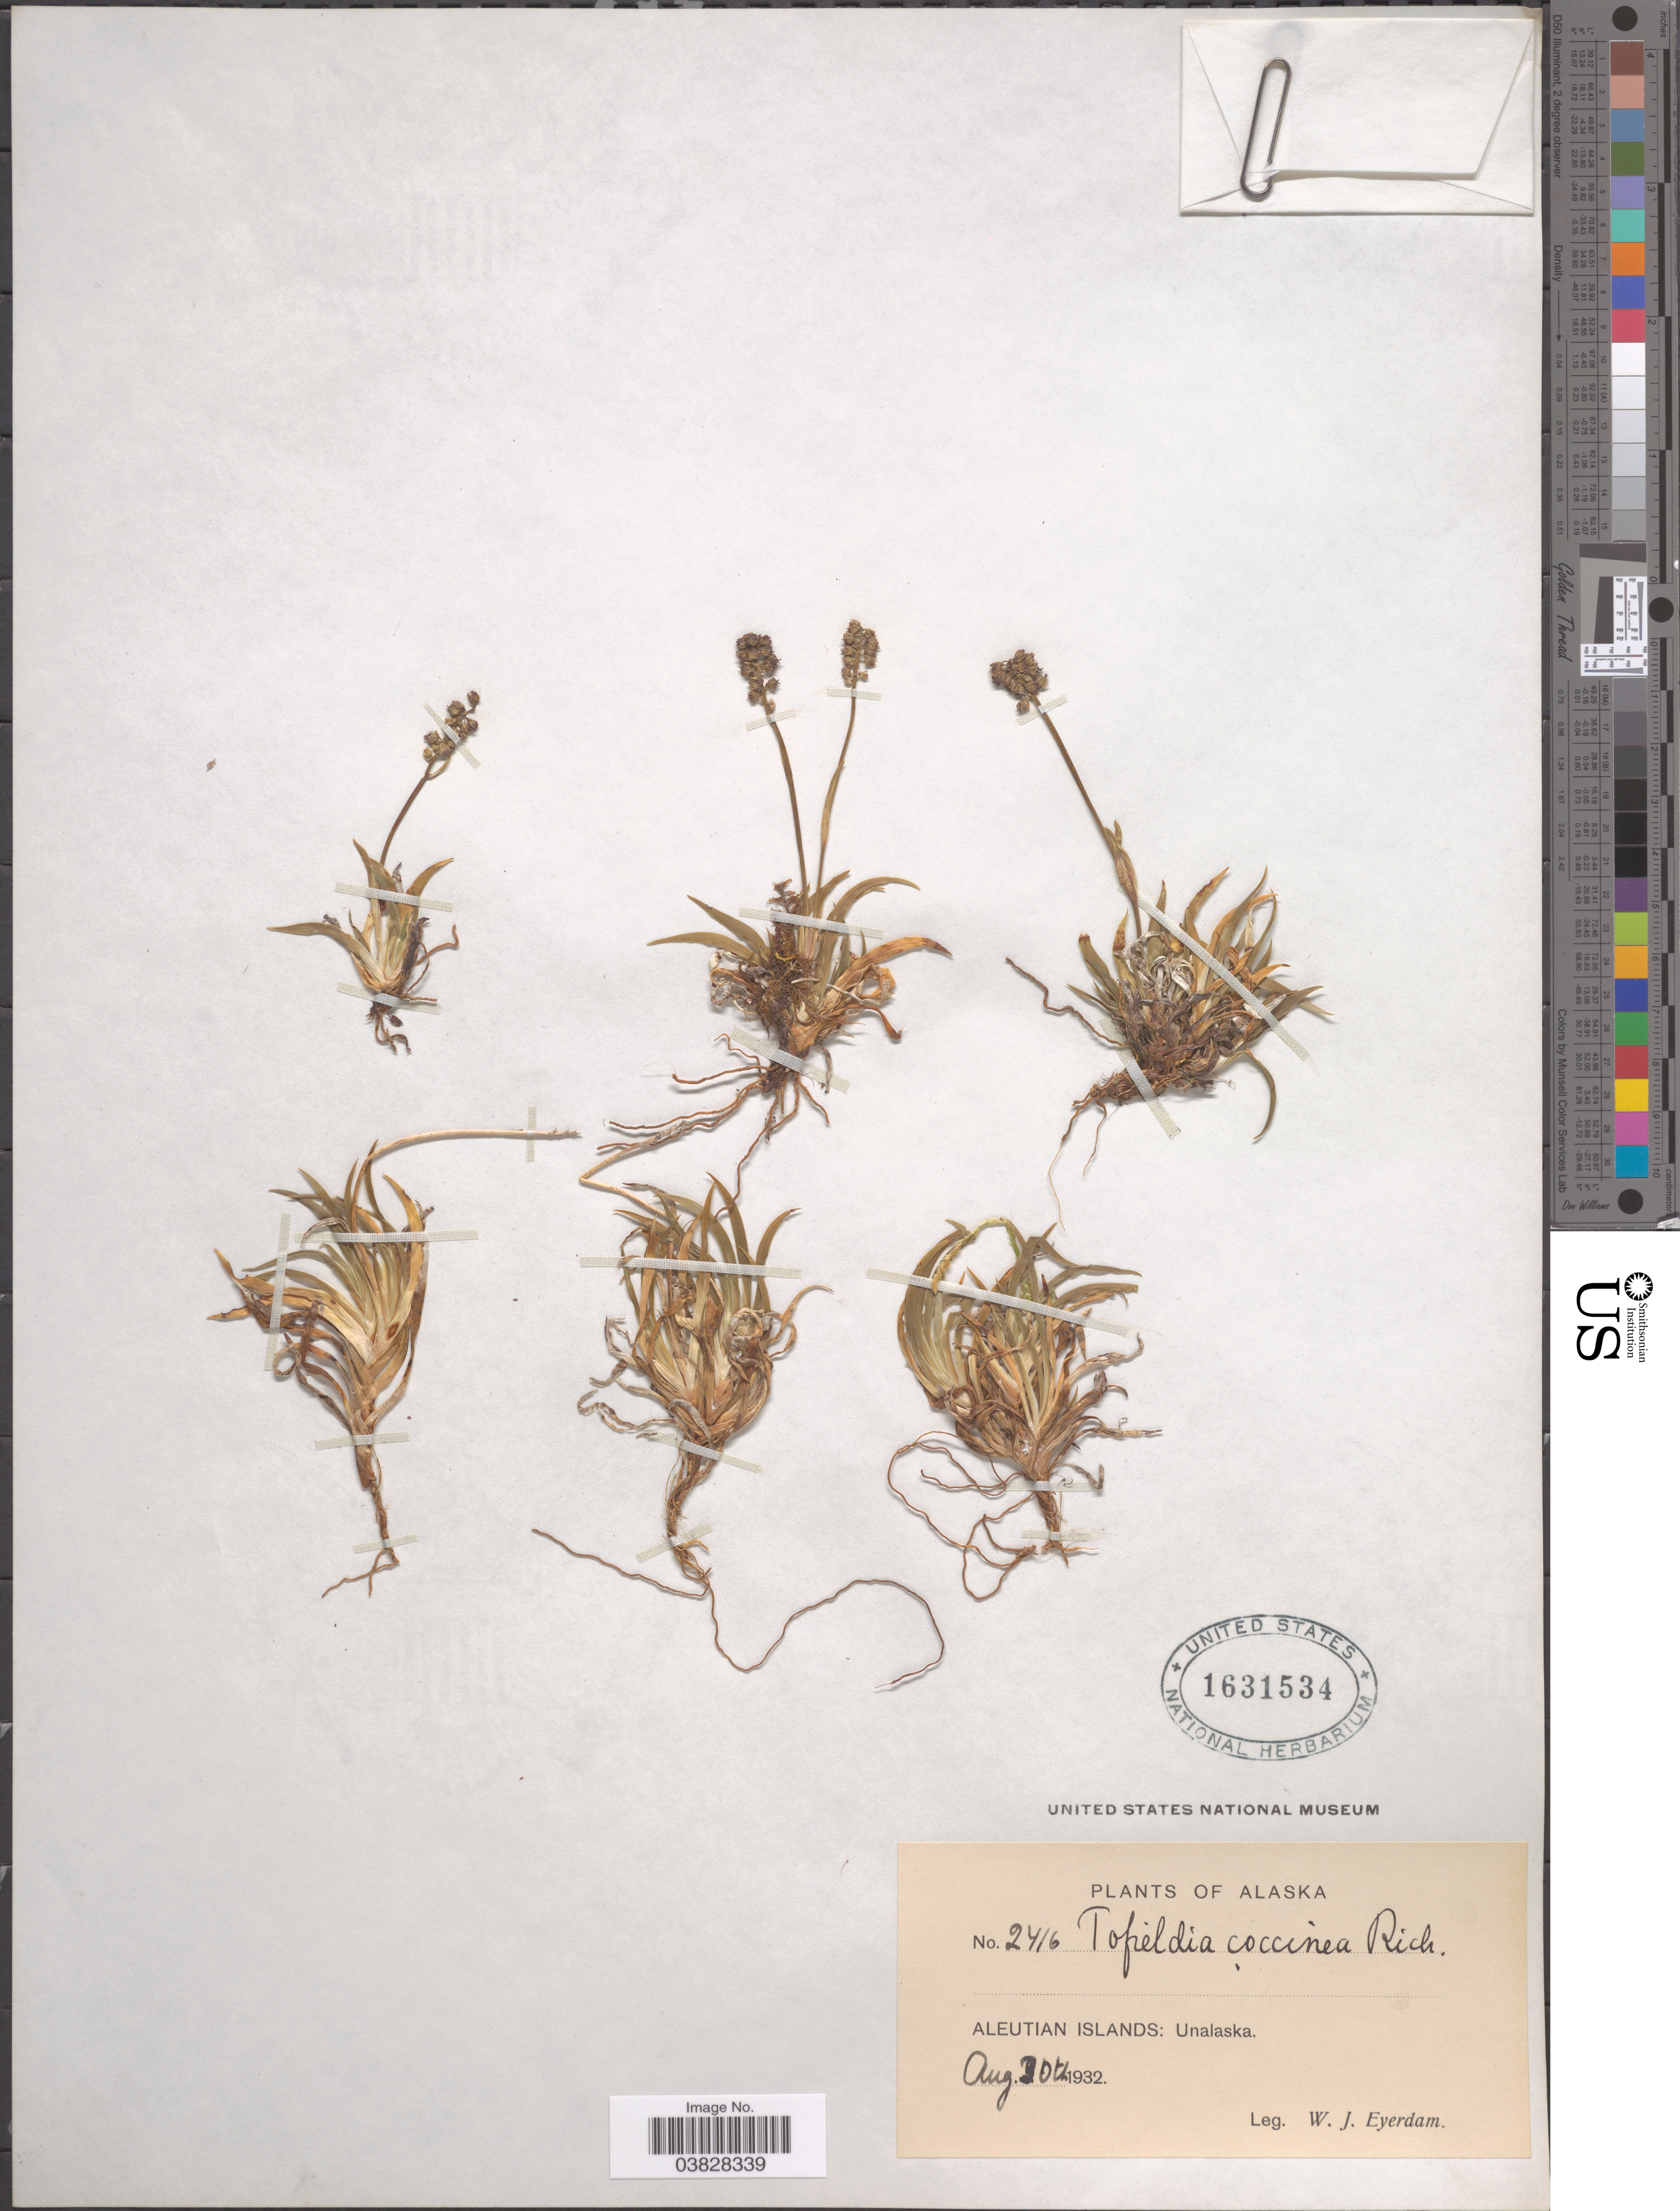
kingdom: Plantae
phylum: Tracheophyta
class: Liliopsida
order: Alismatales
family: Tofieldiaceae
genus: Tofieldia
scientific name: Tofieldia coccinea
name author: Richardson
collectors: W. J. Eyerdam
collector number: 2416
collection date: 1932-08-30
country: United States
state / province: Alaska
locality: Aleutian Islands: Unalaska.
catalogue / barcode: US 1631534